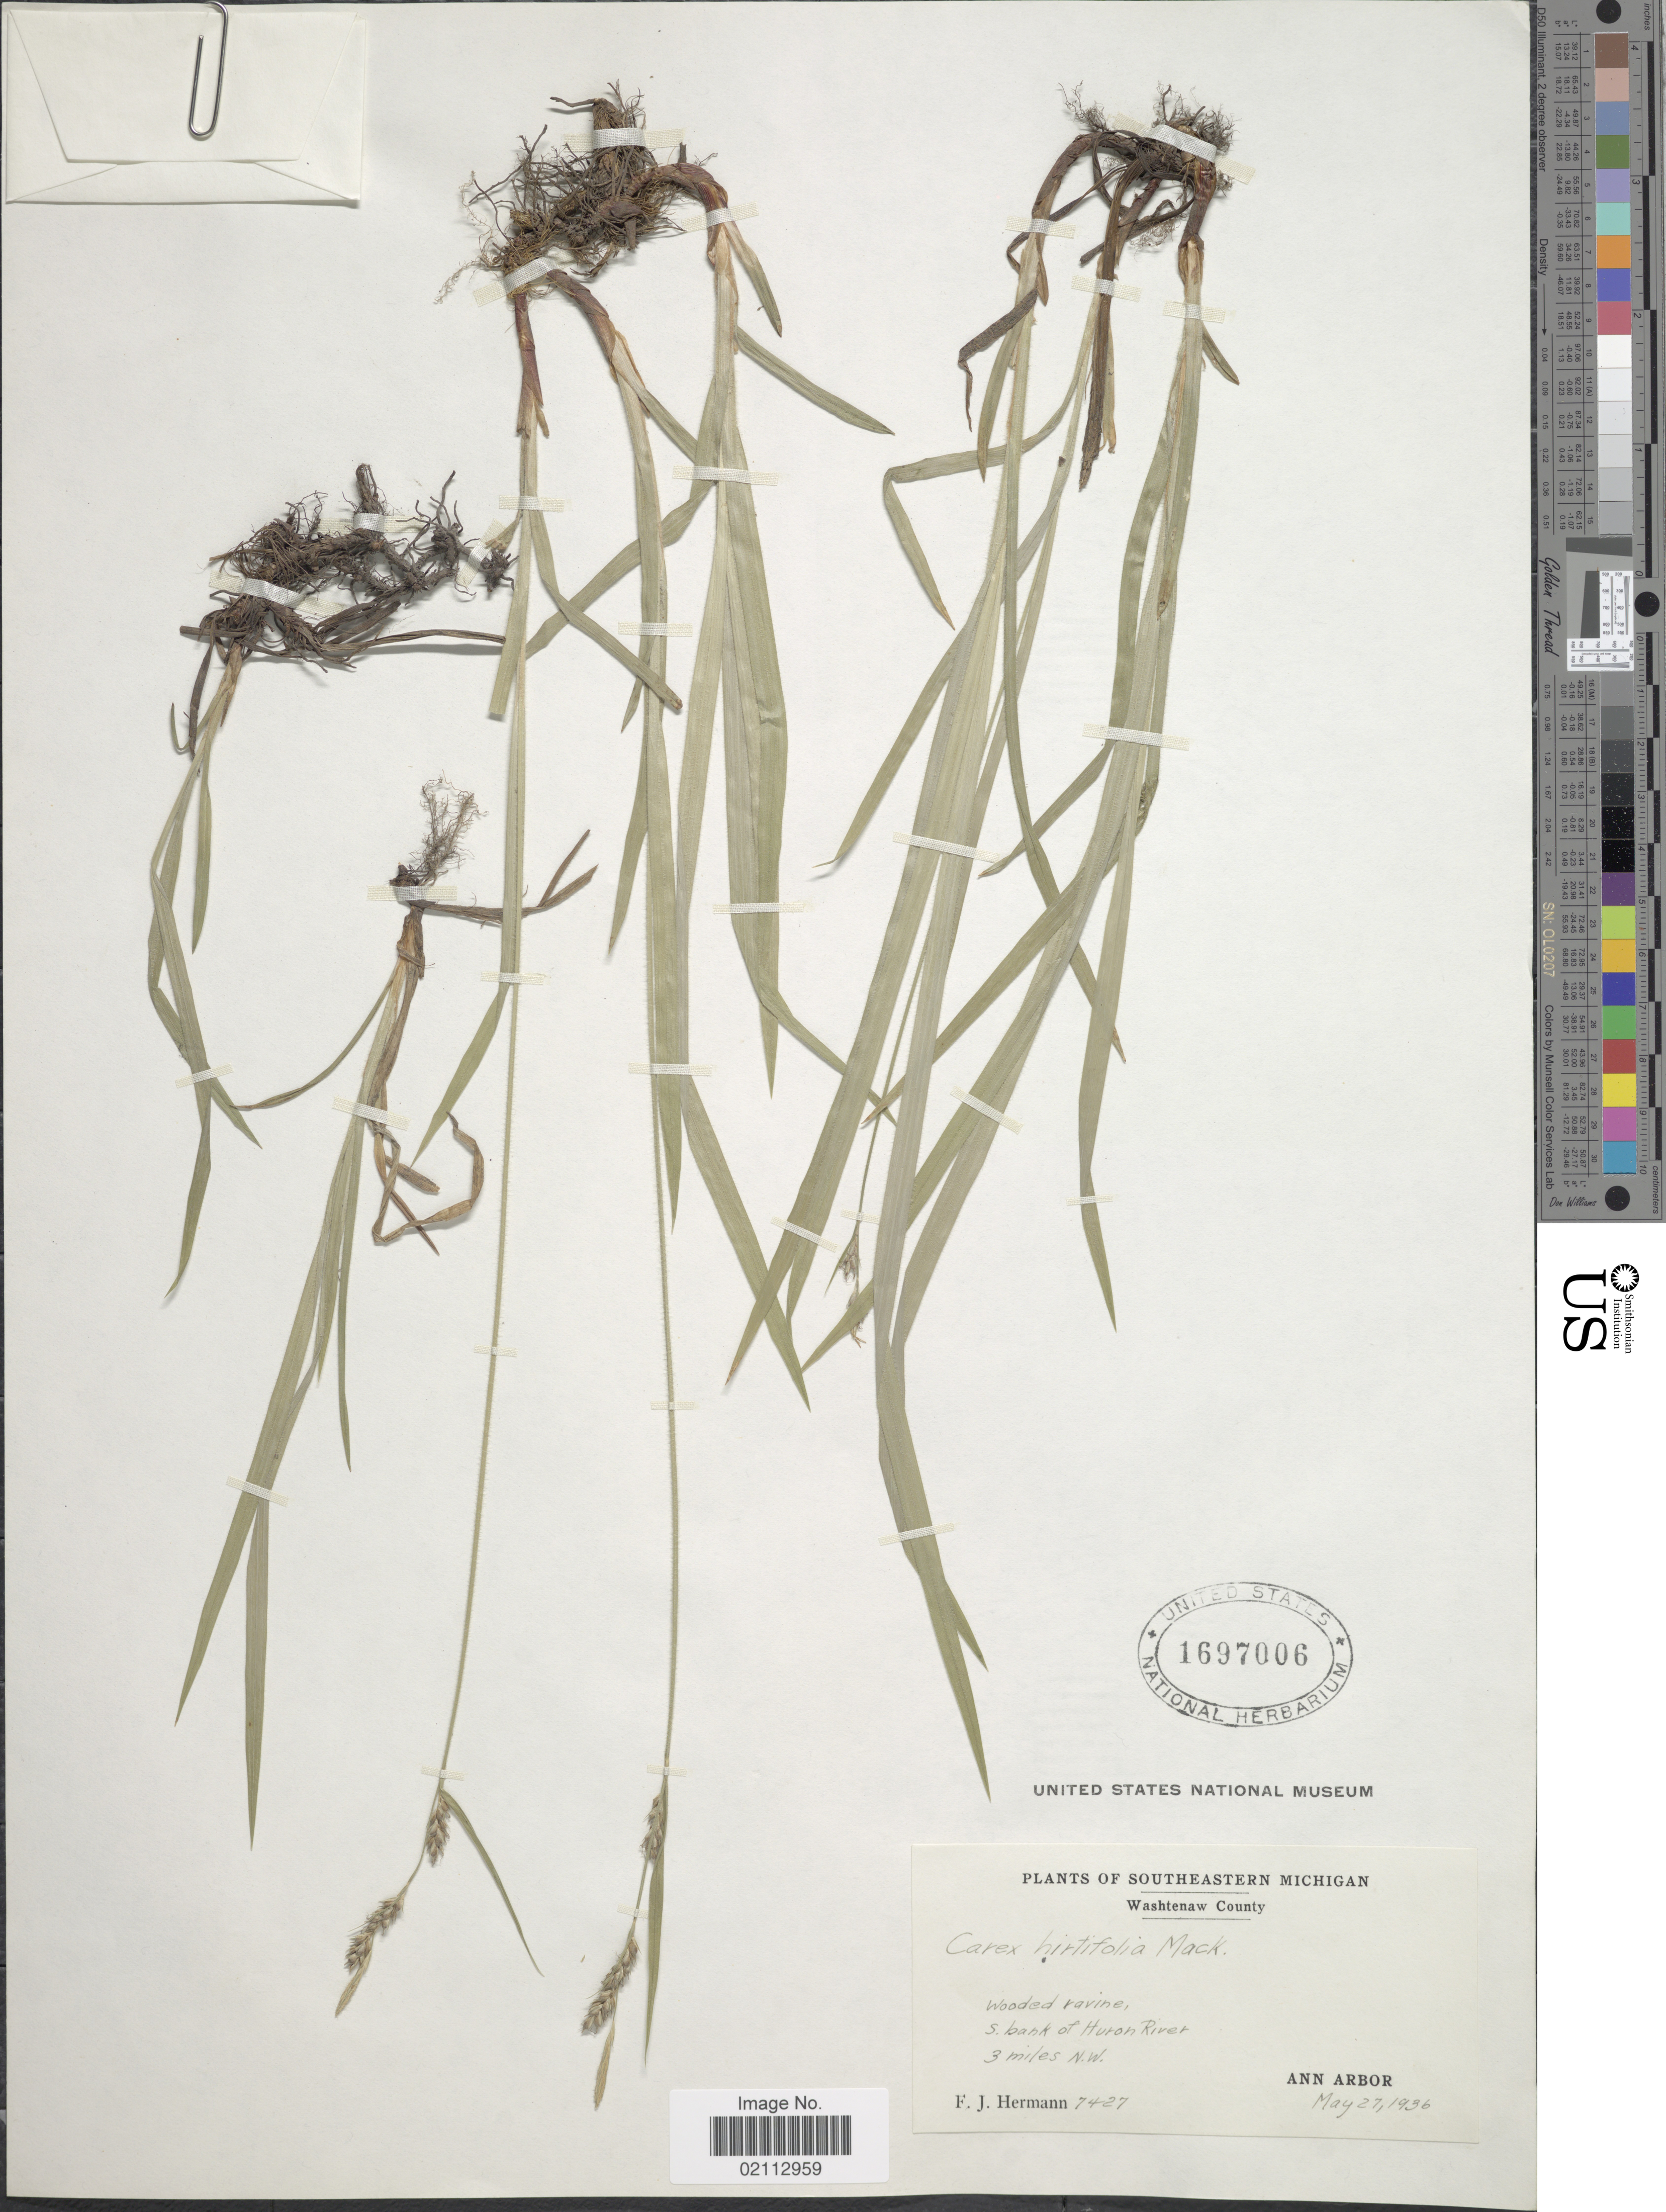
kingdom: Plantae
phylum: Tracheophyta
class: Liliopsida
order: Poales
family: Cyperaceae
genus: Carex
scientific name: Carex hirtifolia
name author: Mack.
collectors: F. J. Hermann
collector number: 7427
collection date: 1936-05-27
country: United States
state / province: Michigan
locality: Southeastern Michigan. Washtenaw County. Wooded ravine, S. bank of Huron River. 3 miles N.W. Ann Arbor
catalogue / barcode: US 1697006